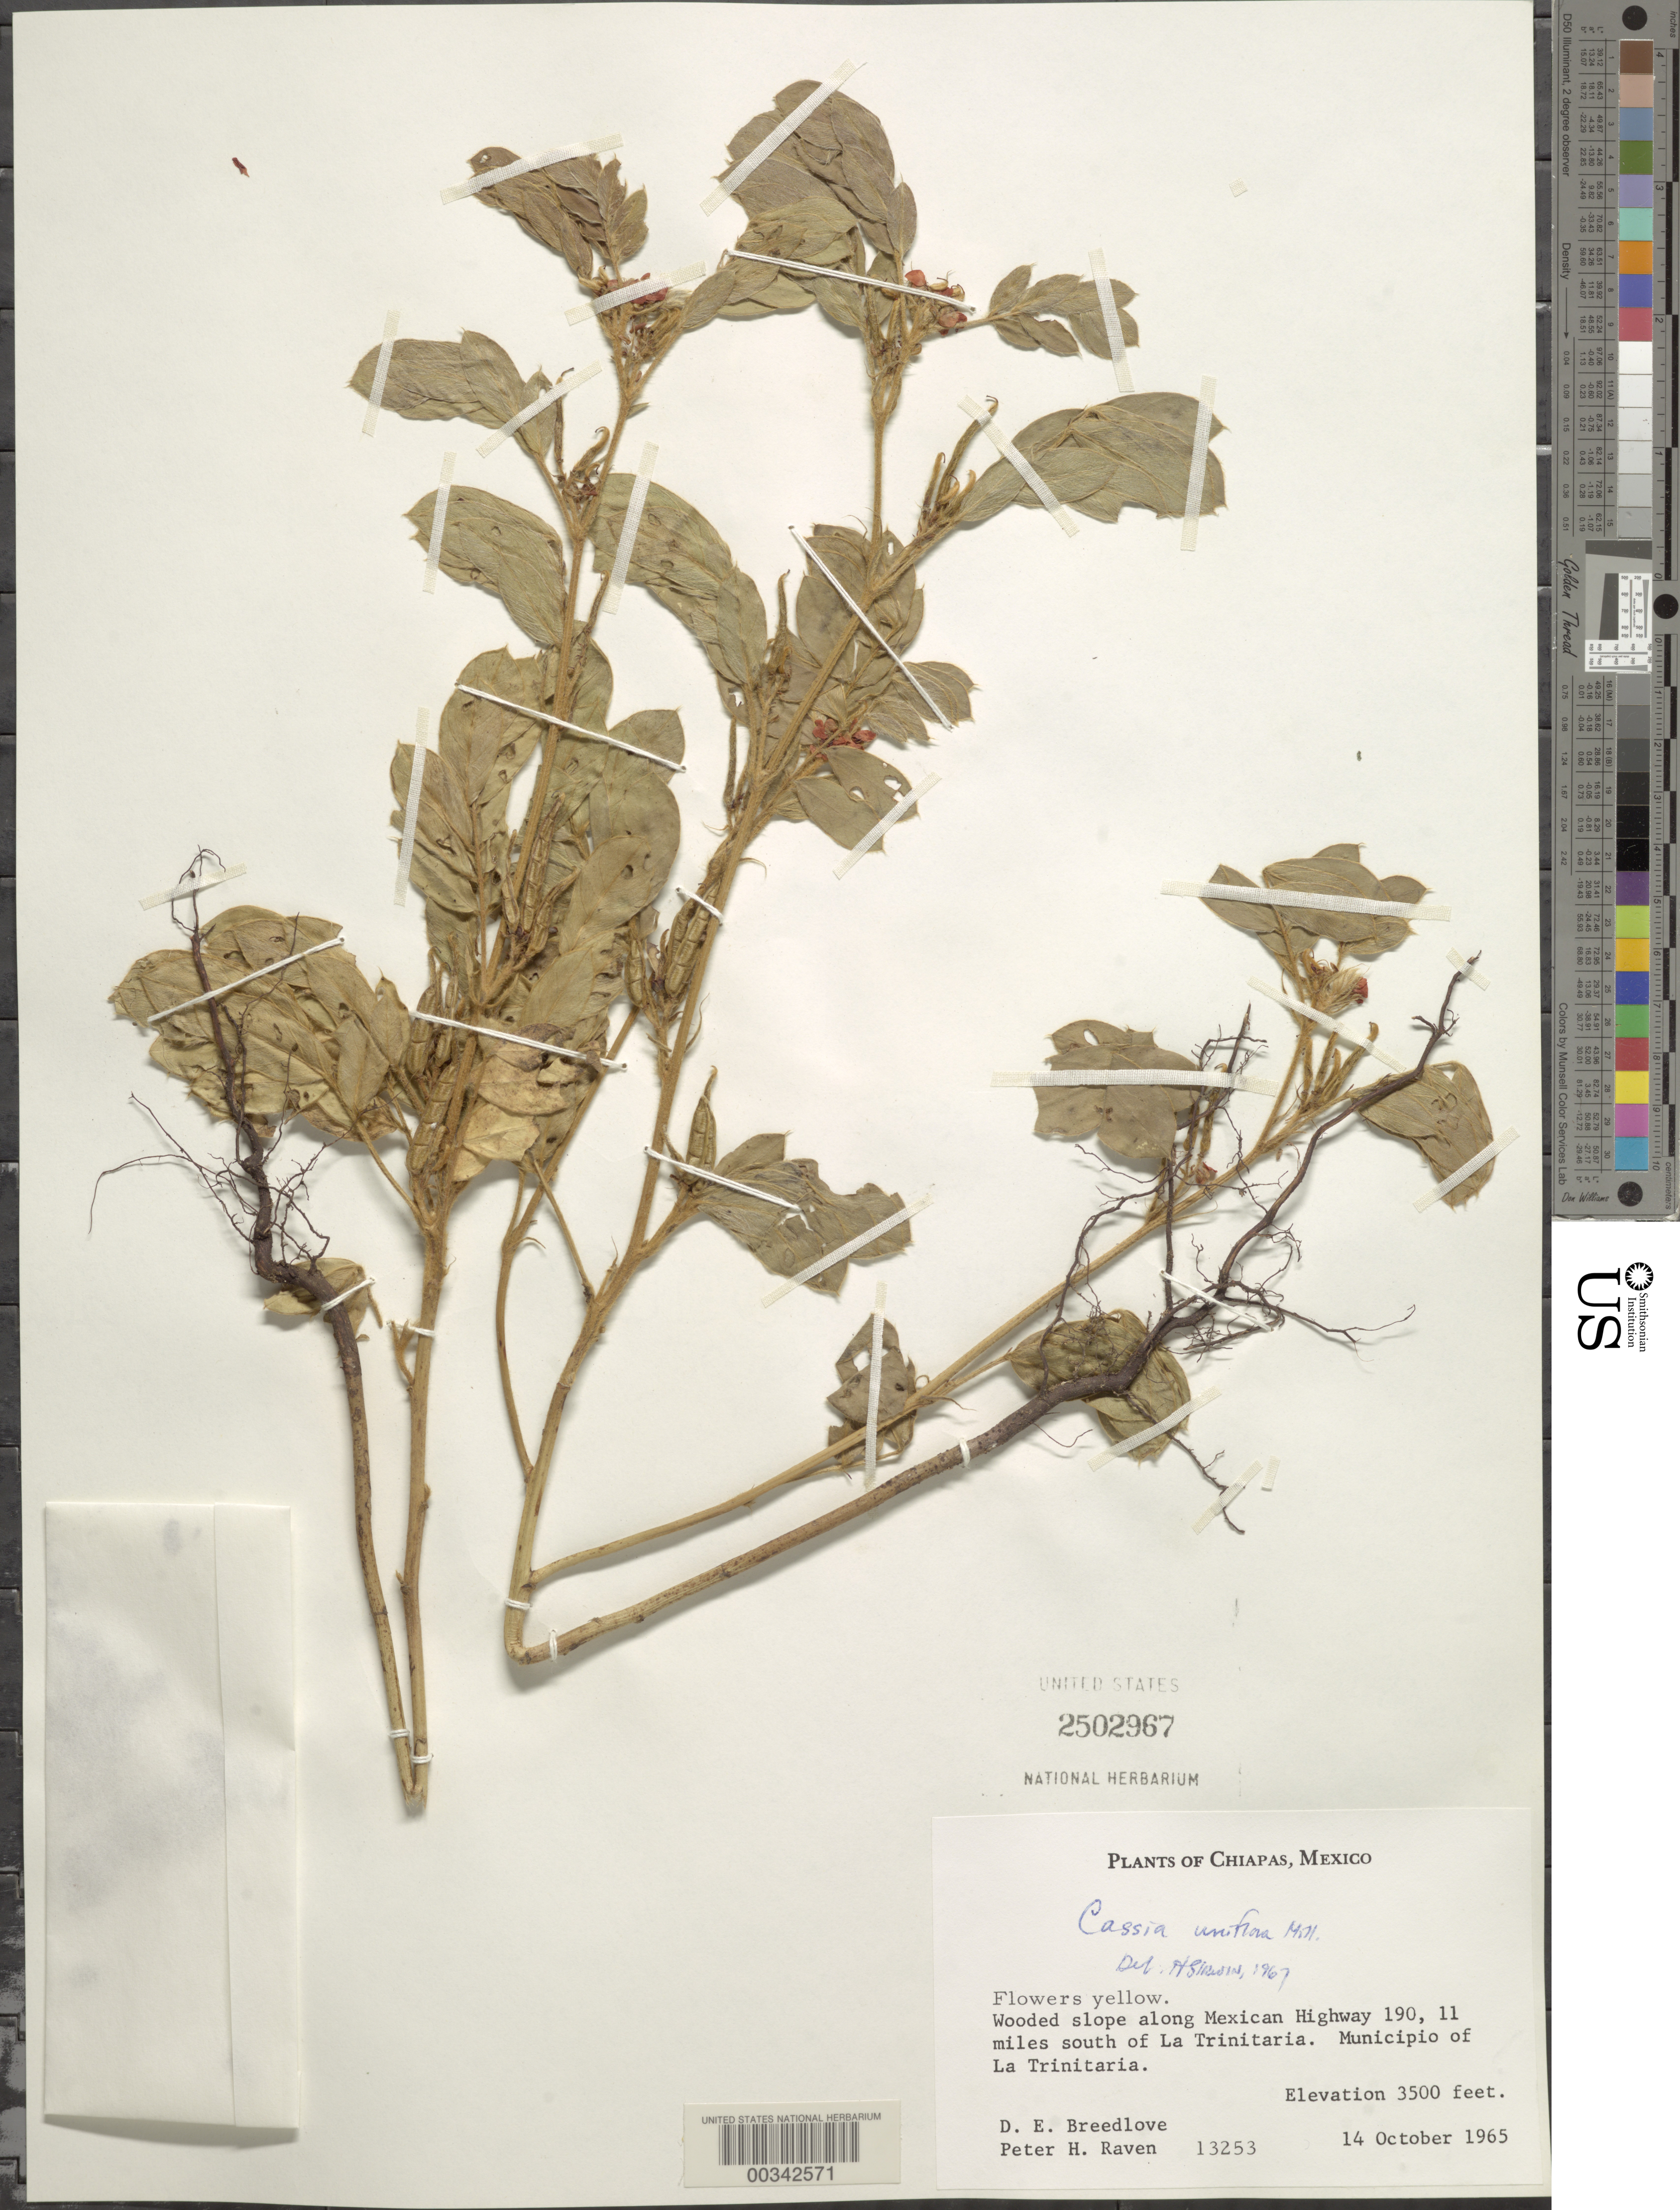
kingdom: Plantae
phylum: Tracheophyta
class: Magnoliopsida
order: Fabales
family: Fabaceae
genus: Senna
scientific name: Senna uniflora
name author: (Mill.) H.S. Irwin & Barneby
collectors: D. E. Breedlove & P. H. Raven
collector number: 13253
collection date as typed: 14 Oct 1965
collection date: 1965-10-14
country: Mexico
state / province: Chiapas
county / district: Trinitaria, La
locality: Along Mexican highway 190, 11 mi S of La Trinitaria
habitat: Wooded slope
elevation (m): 1067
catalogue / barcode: US 2502967